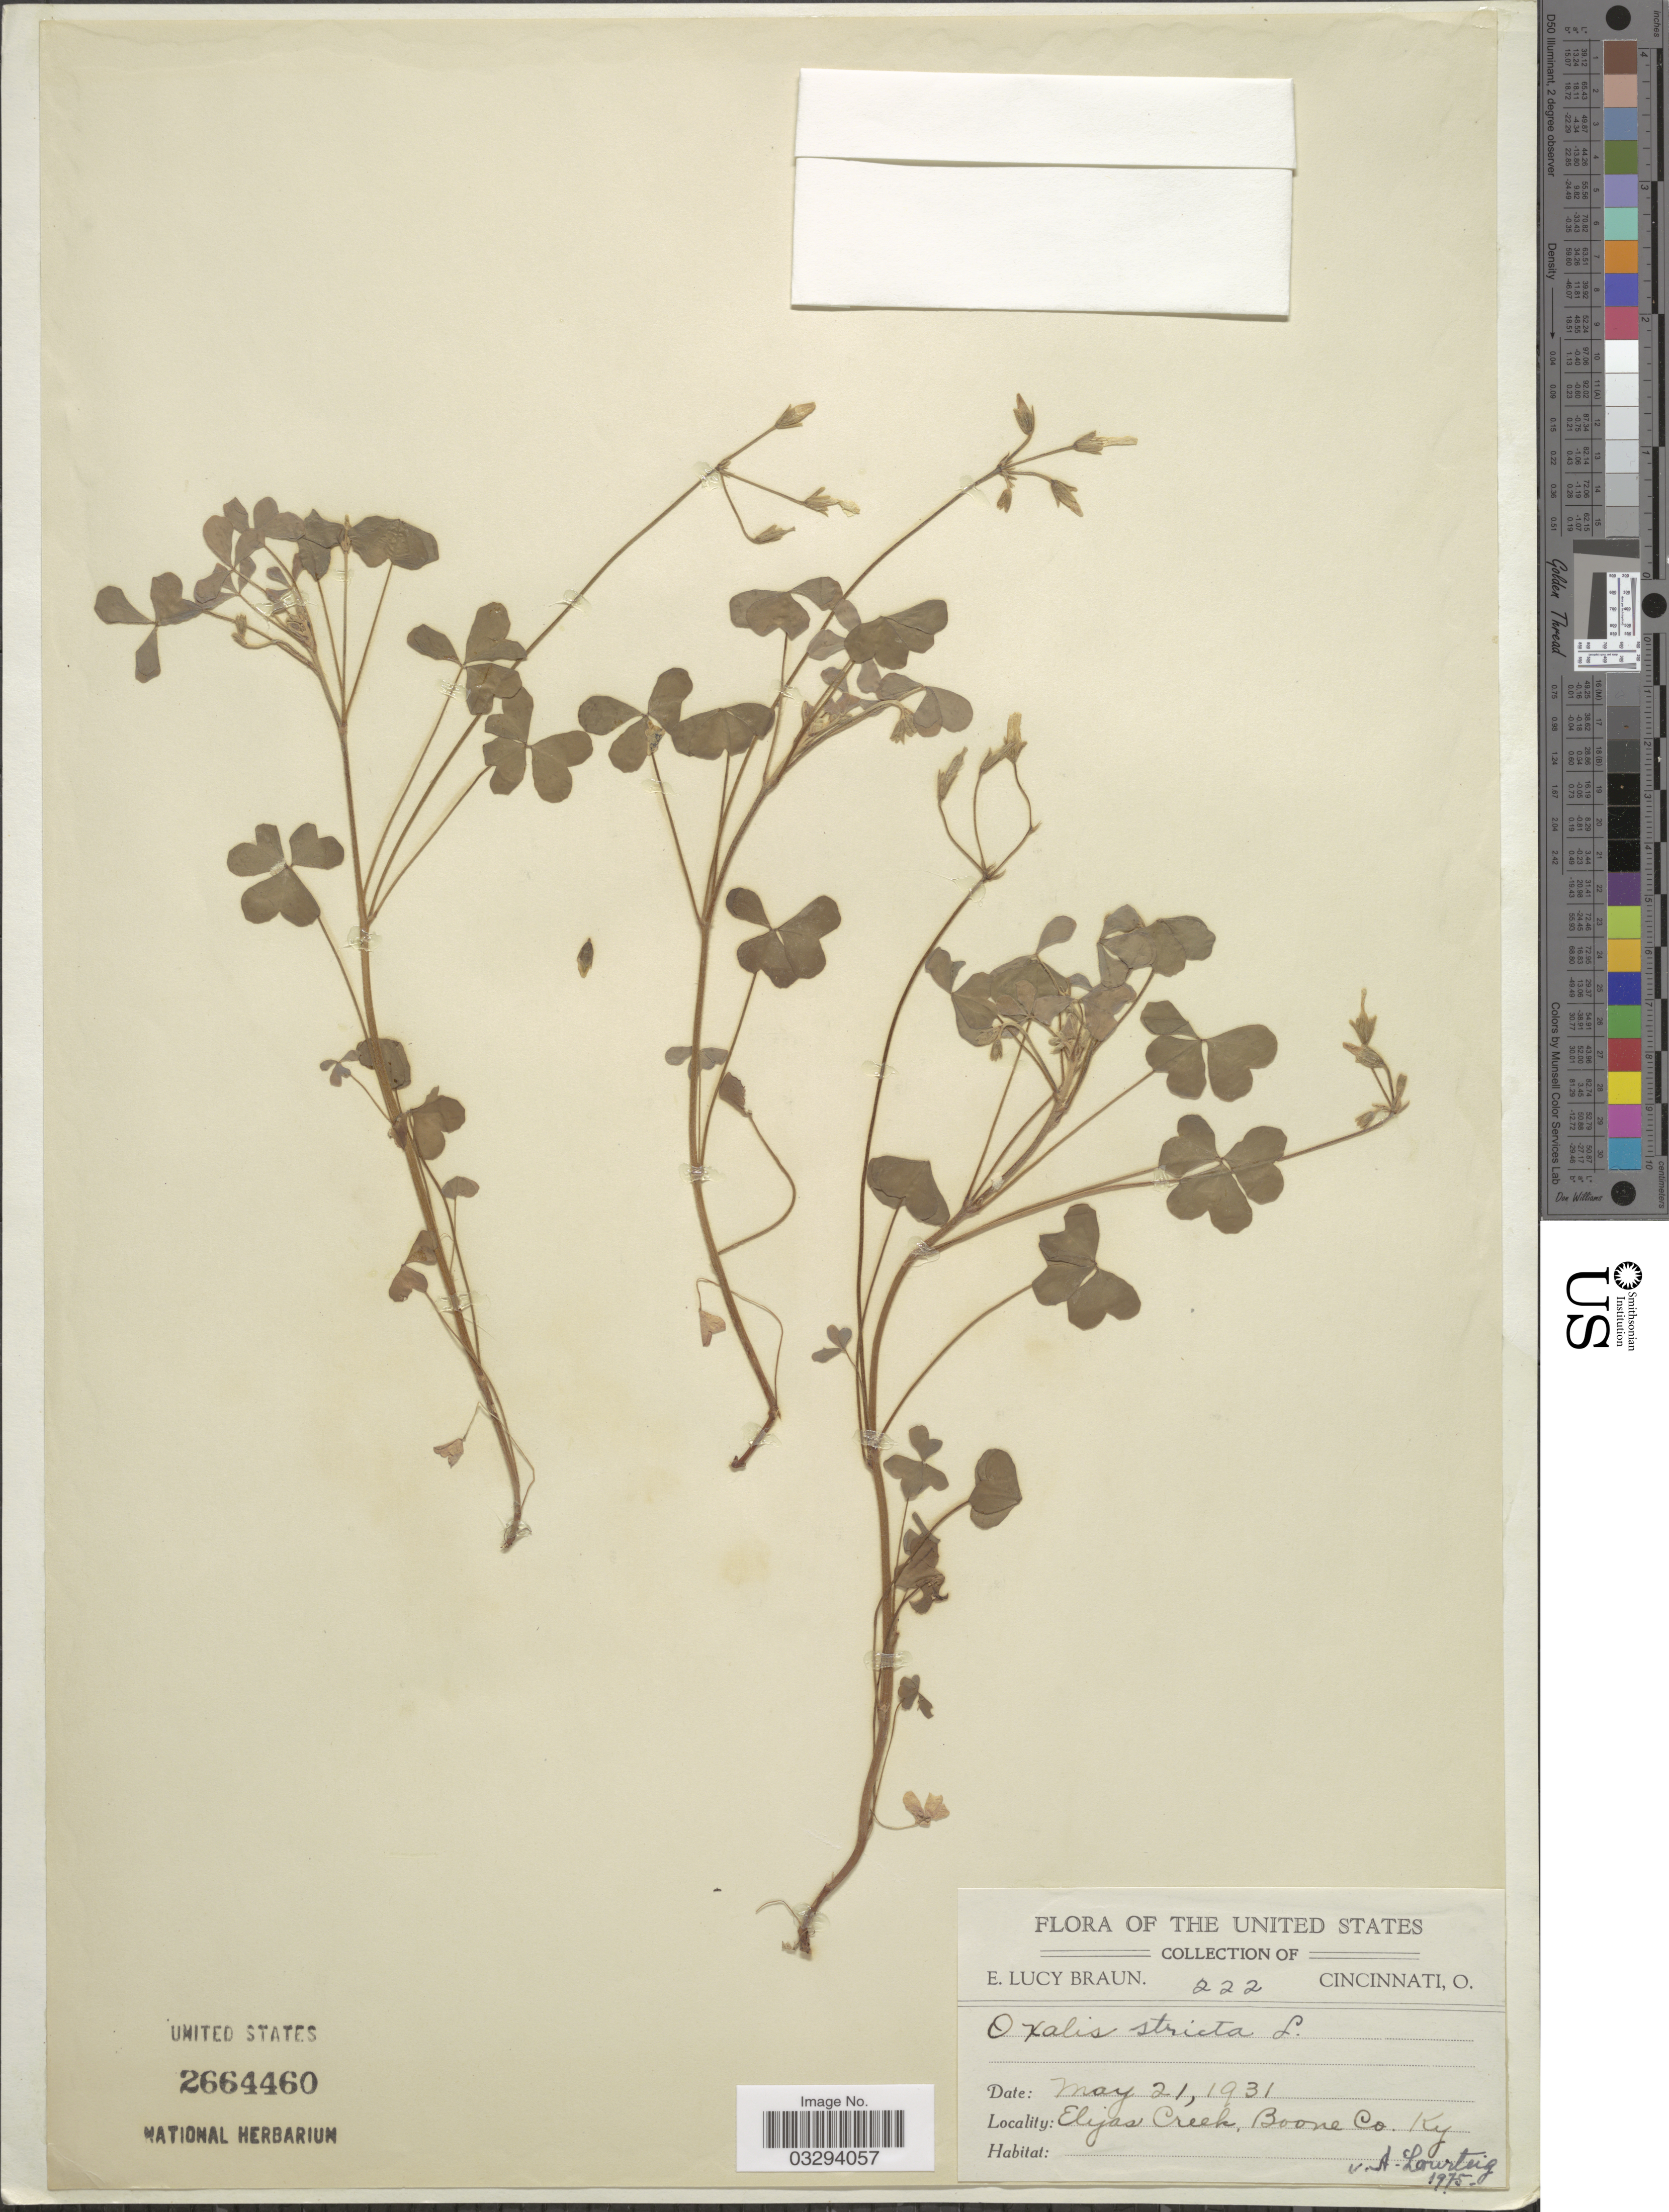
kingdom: Plantae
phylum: Tracheophyta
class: Magnoliopsida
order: Oxalidales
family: Oxalidaceae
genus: Oxalis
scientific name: Oxalis stricta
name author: L.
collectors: E. L. Braun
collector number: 222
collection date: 1931-05-21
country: United States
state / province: Kentucky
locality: Elijas Creek, Boone Co.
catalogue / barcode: US 2664460